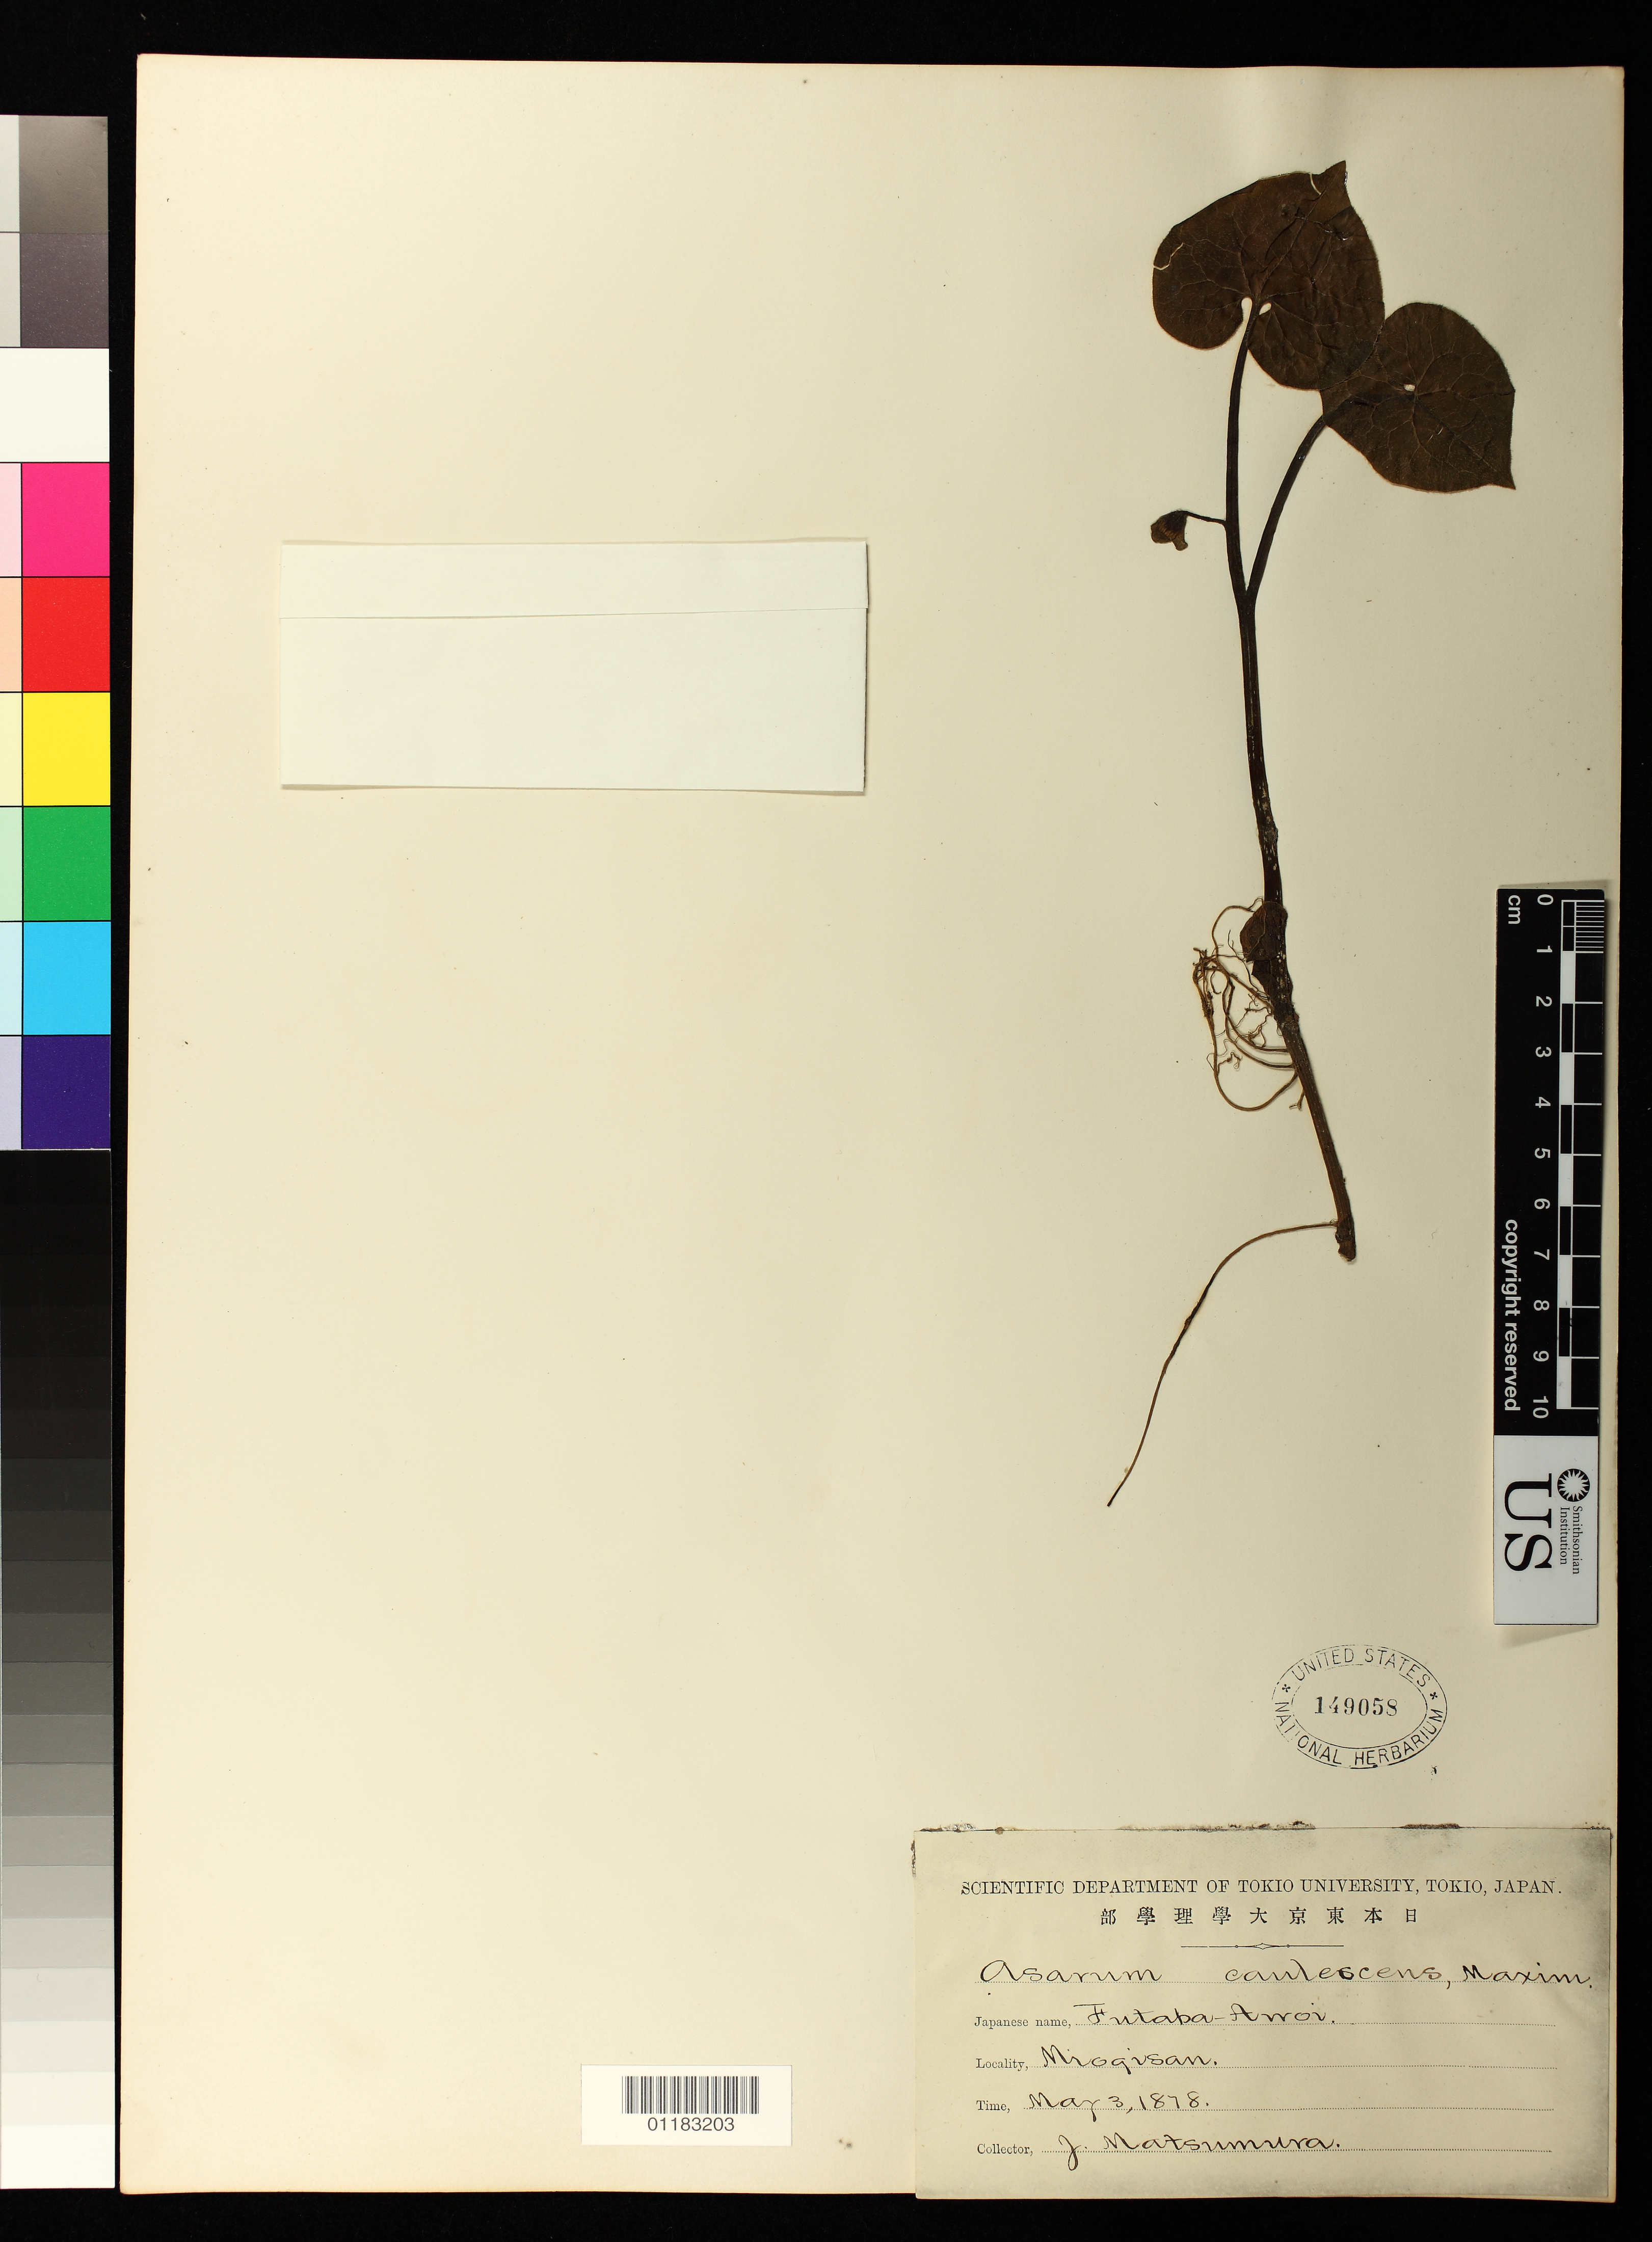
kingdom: Plantae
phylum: Tracheophyta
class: Magnoliopsida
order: Piperales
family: Aristolochiaceae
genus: Asarum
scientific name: Asarum caulescens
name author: Maxim.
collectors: J. Matsumura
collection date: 1878-05-03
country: Japan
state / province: Gunma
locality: Miogisan [Myogi-san]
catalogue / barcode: US 149058